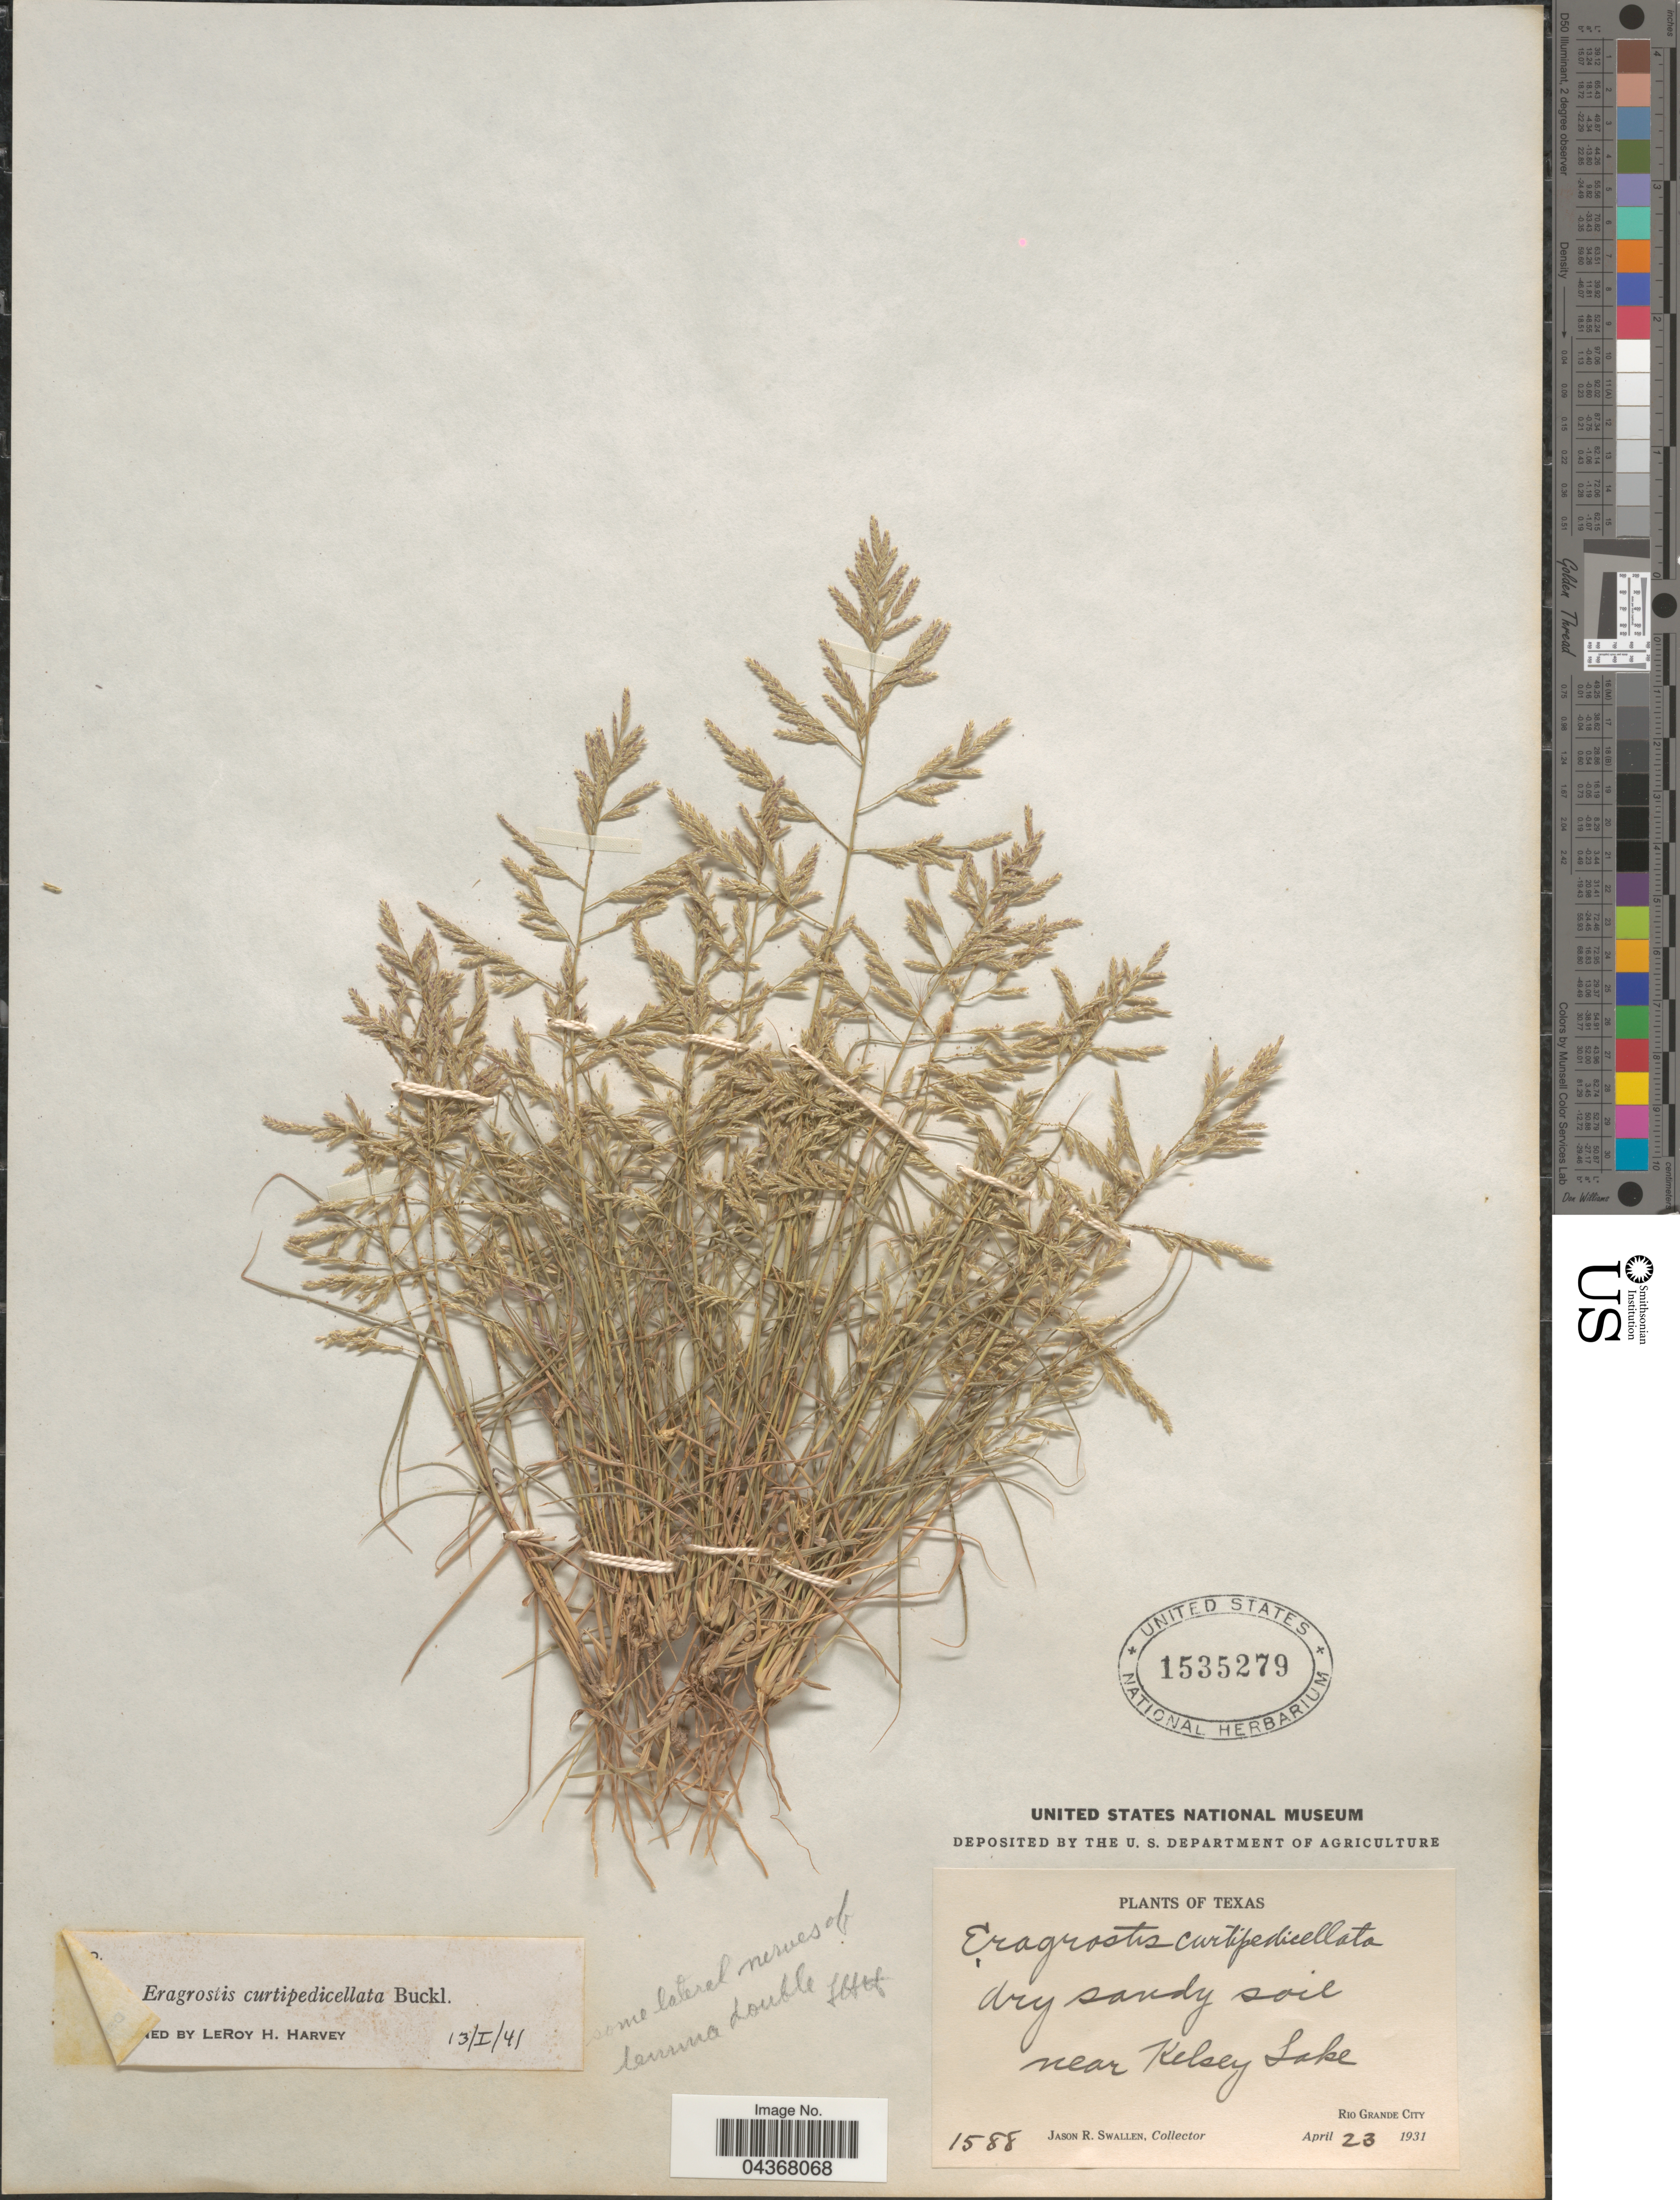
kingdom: Plantae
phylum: Tracheophyta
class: Liliopsida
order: Poales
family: Poaceae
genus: Eragrostis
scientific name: Eragrostis curtipedicellata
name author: Buckley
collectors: J. R. Swallen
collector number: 1588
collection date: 1931-04-23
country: United States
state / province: Texas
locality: Dry sandy soil near Kelsey Lake. Rio Grande City.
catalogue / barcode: US 1535279